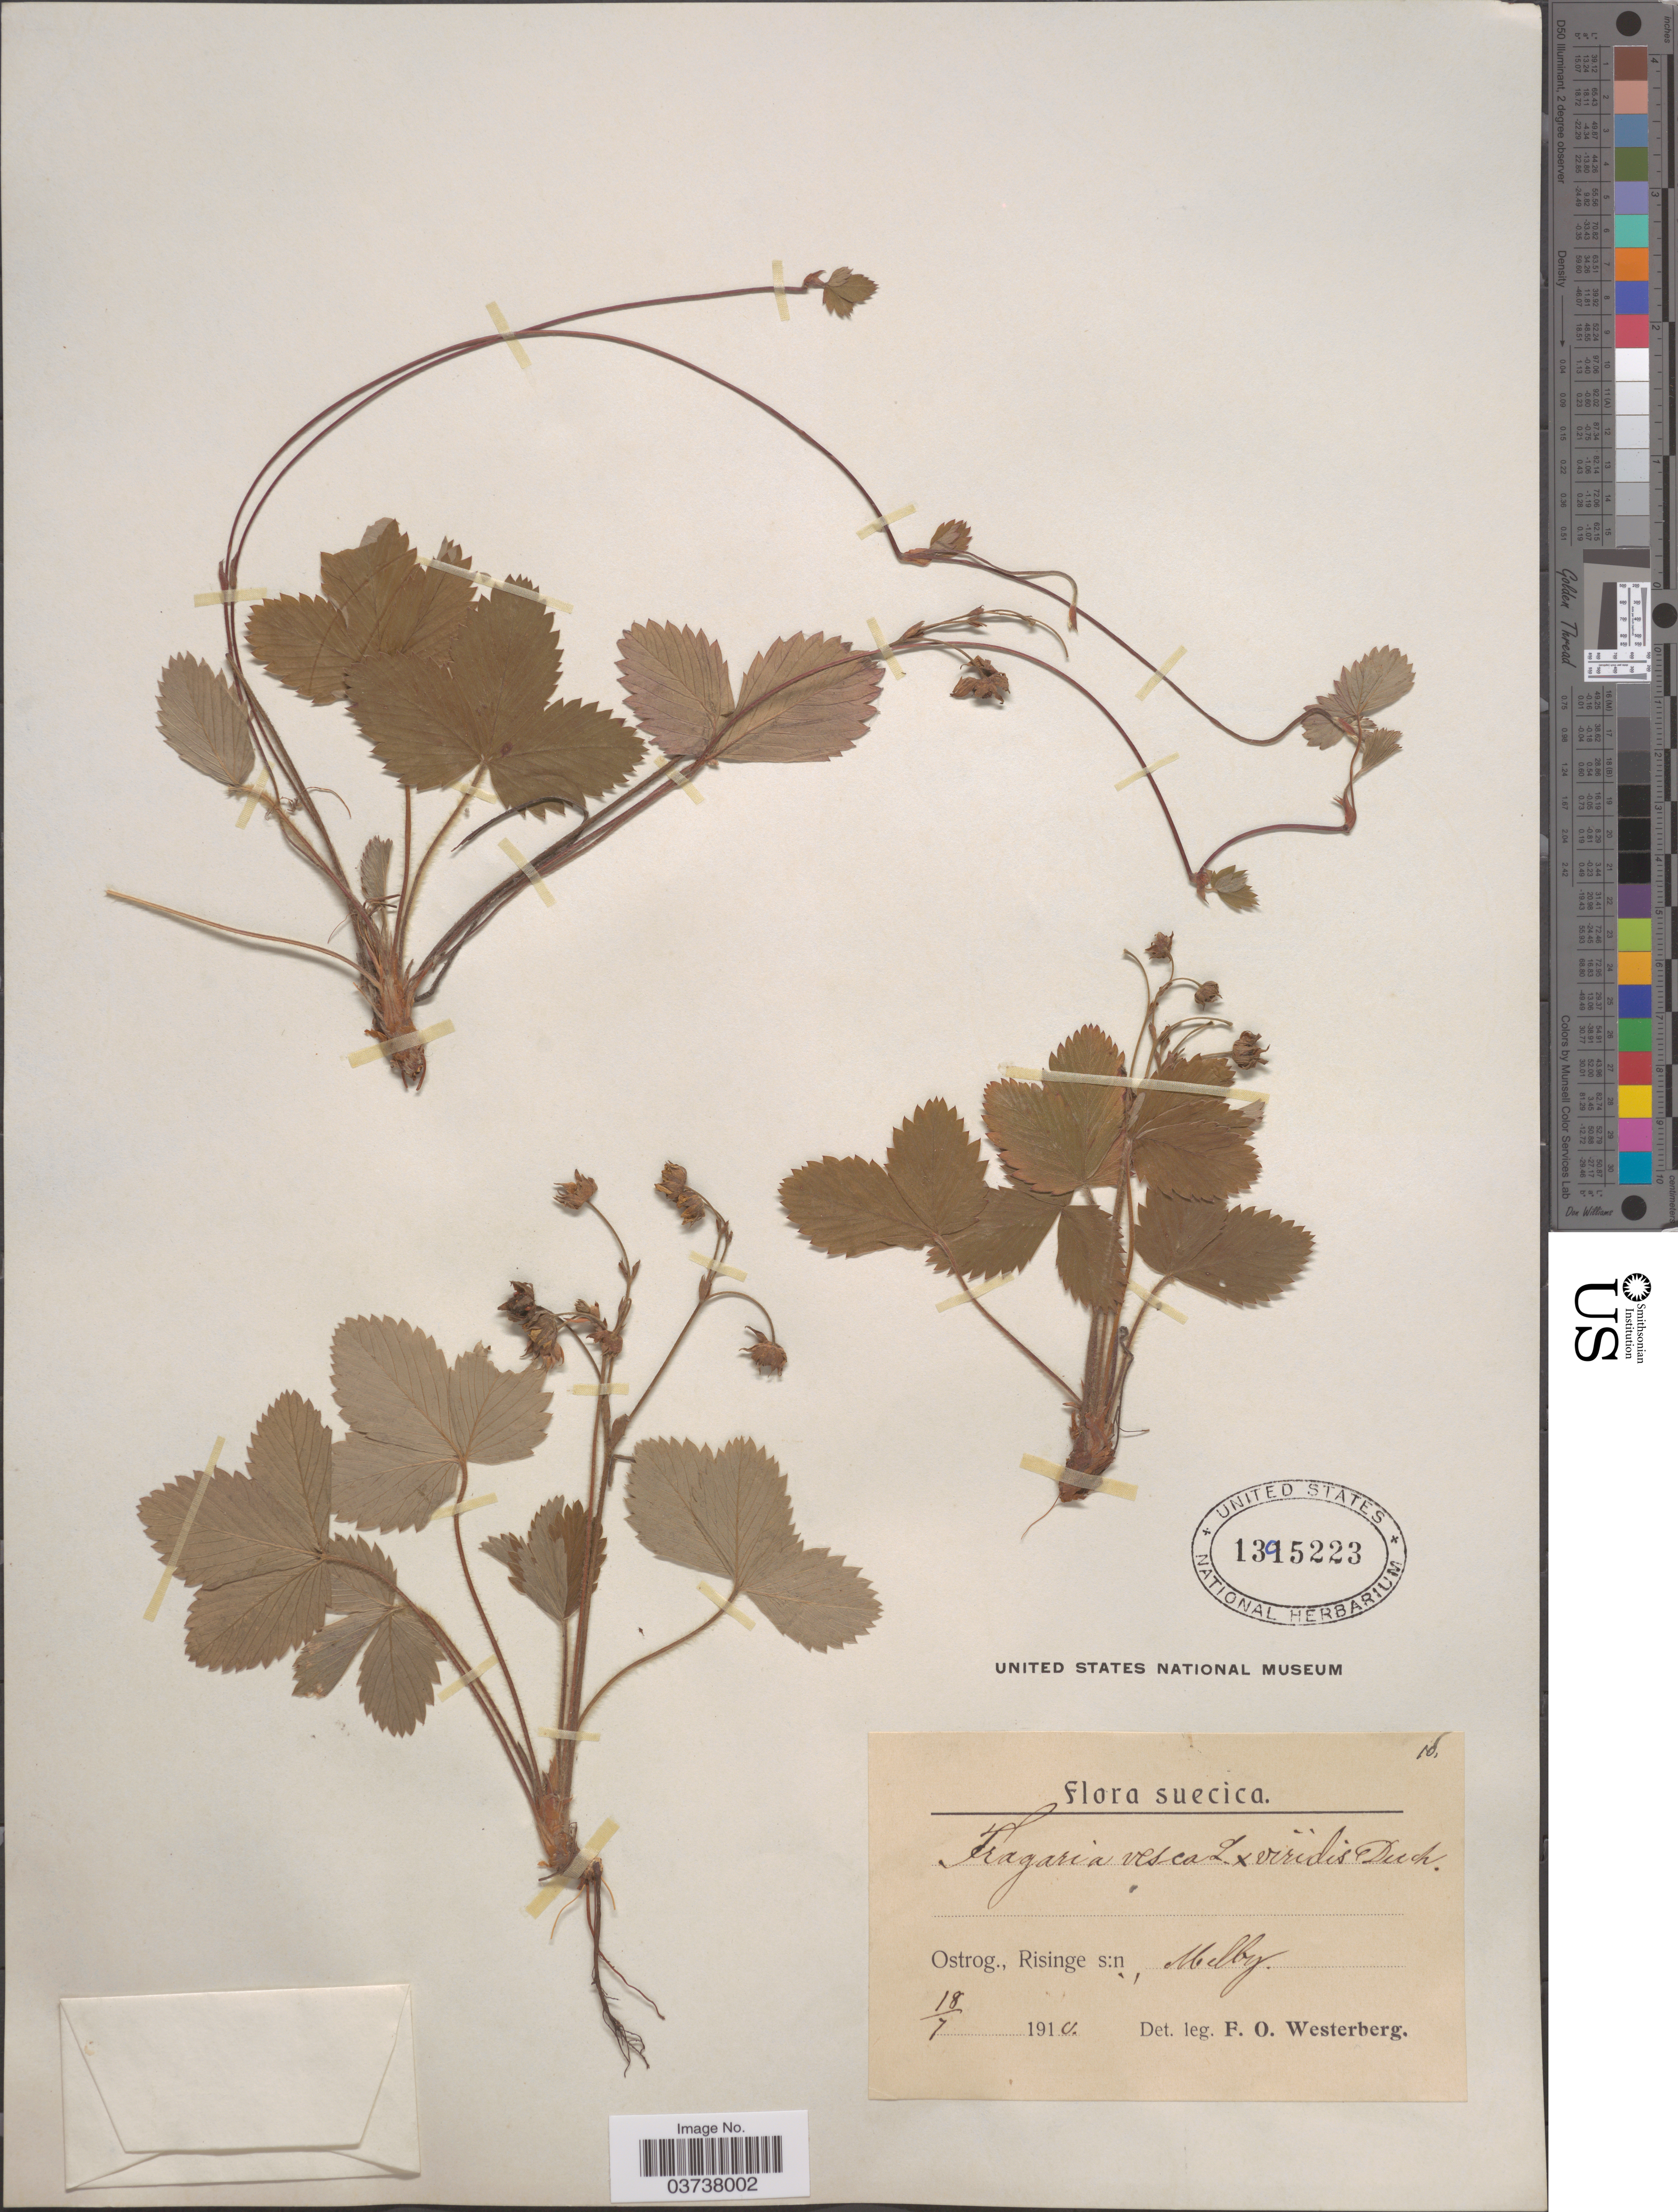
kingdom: Plantae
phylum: Tracheophyta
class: Magnoliopsida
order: Rosales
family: Rosaceae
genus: Fragaria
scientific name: Fragaria vesca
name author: L.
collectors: F. Westerberg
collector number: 18*?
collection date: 1910-07-18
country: Sweden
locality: Suecia. Ostrog., Risinge s:n, Melby.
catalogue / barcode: US 1395223